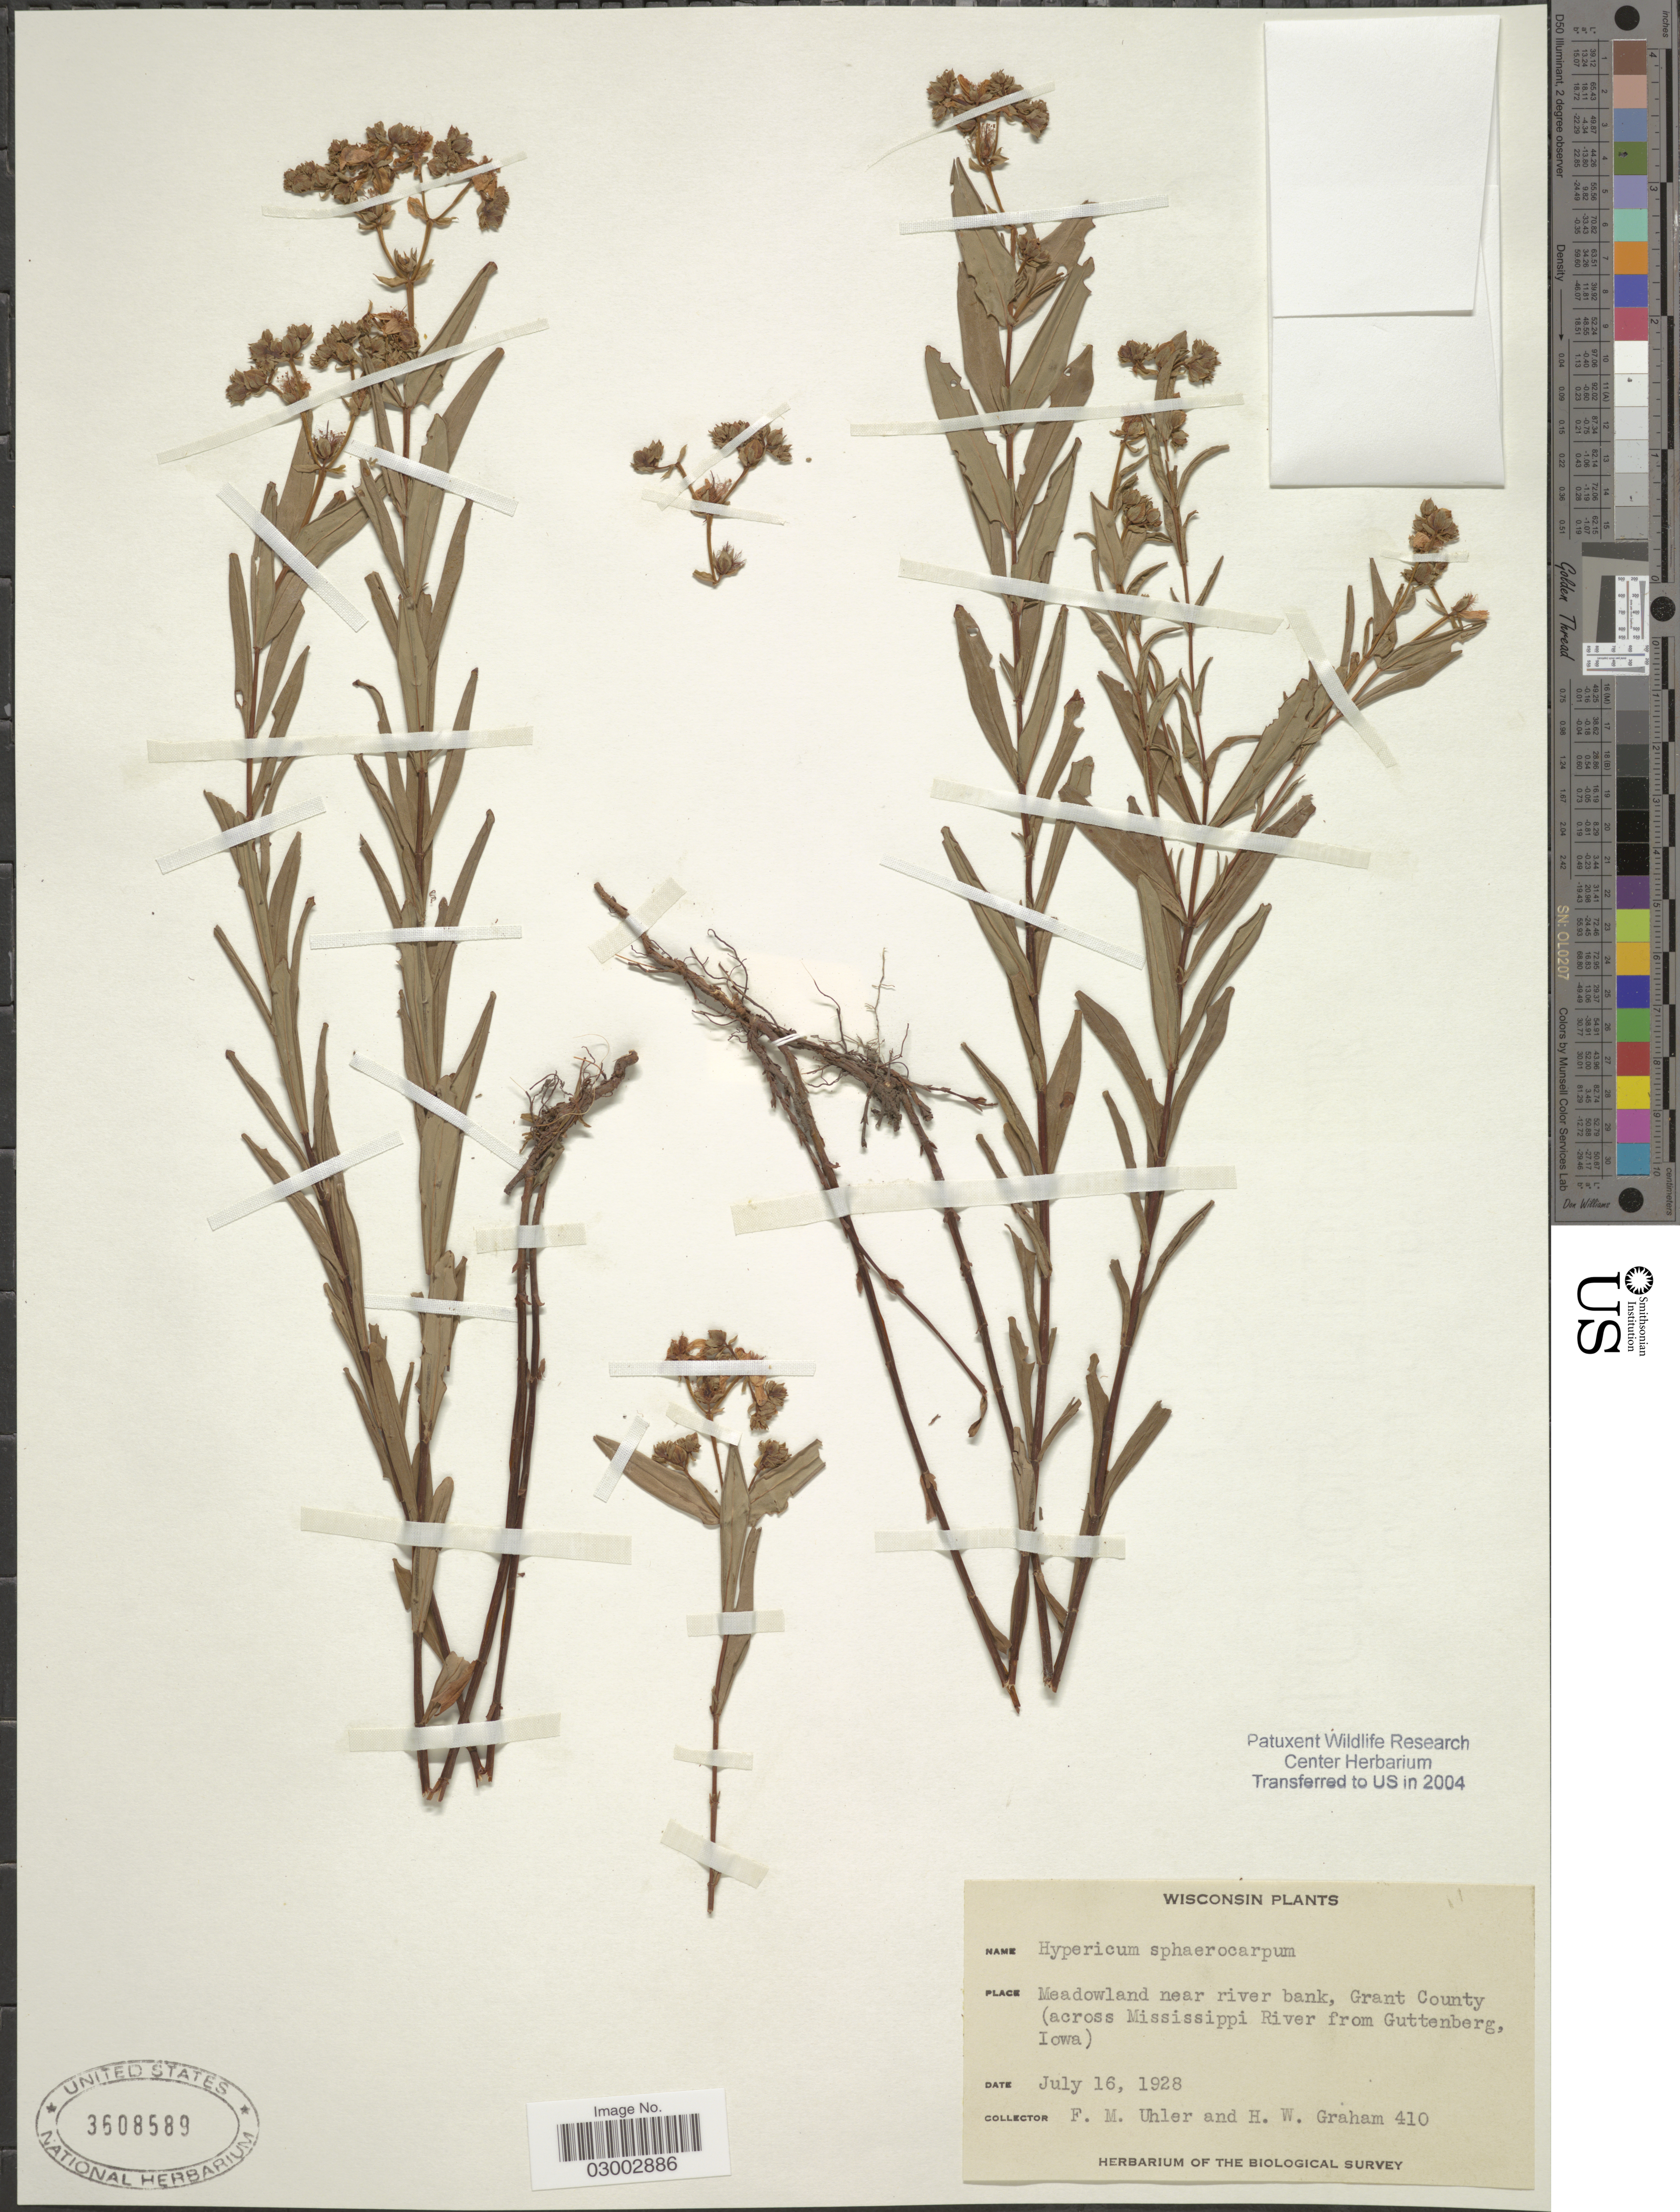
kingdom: Plantae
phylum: Tracheophyta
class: Magnoliopsida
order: Malpighiales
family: Hypericaceae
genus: Hypericum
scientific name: Hypericum sphaerocarpum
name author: Michx.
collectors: F. M. Uhler & H. W. Graham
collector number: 410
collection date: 1928-07-16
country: United States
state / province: Wisconsin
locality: Meadowland near river bank, Grant County (across Mississippi River from Guttenberg, Iowa).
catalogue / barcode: US 3508589